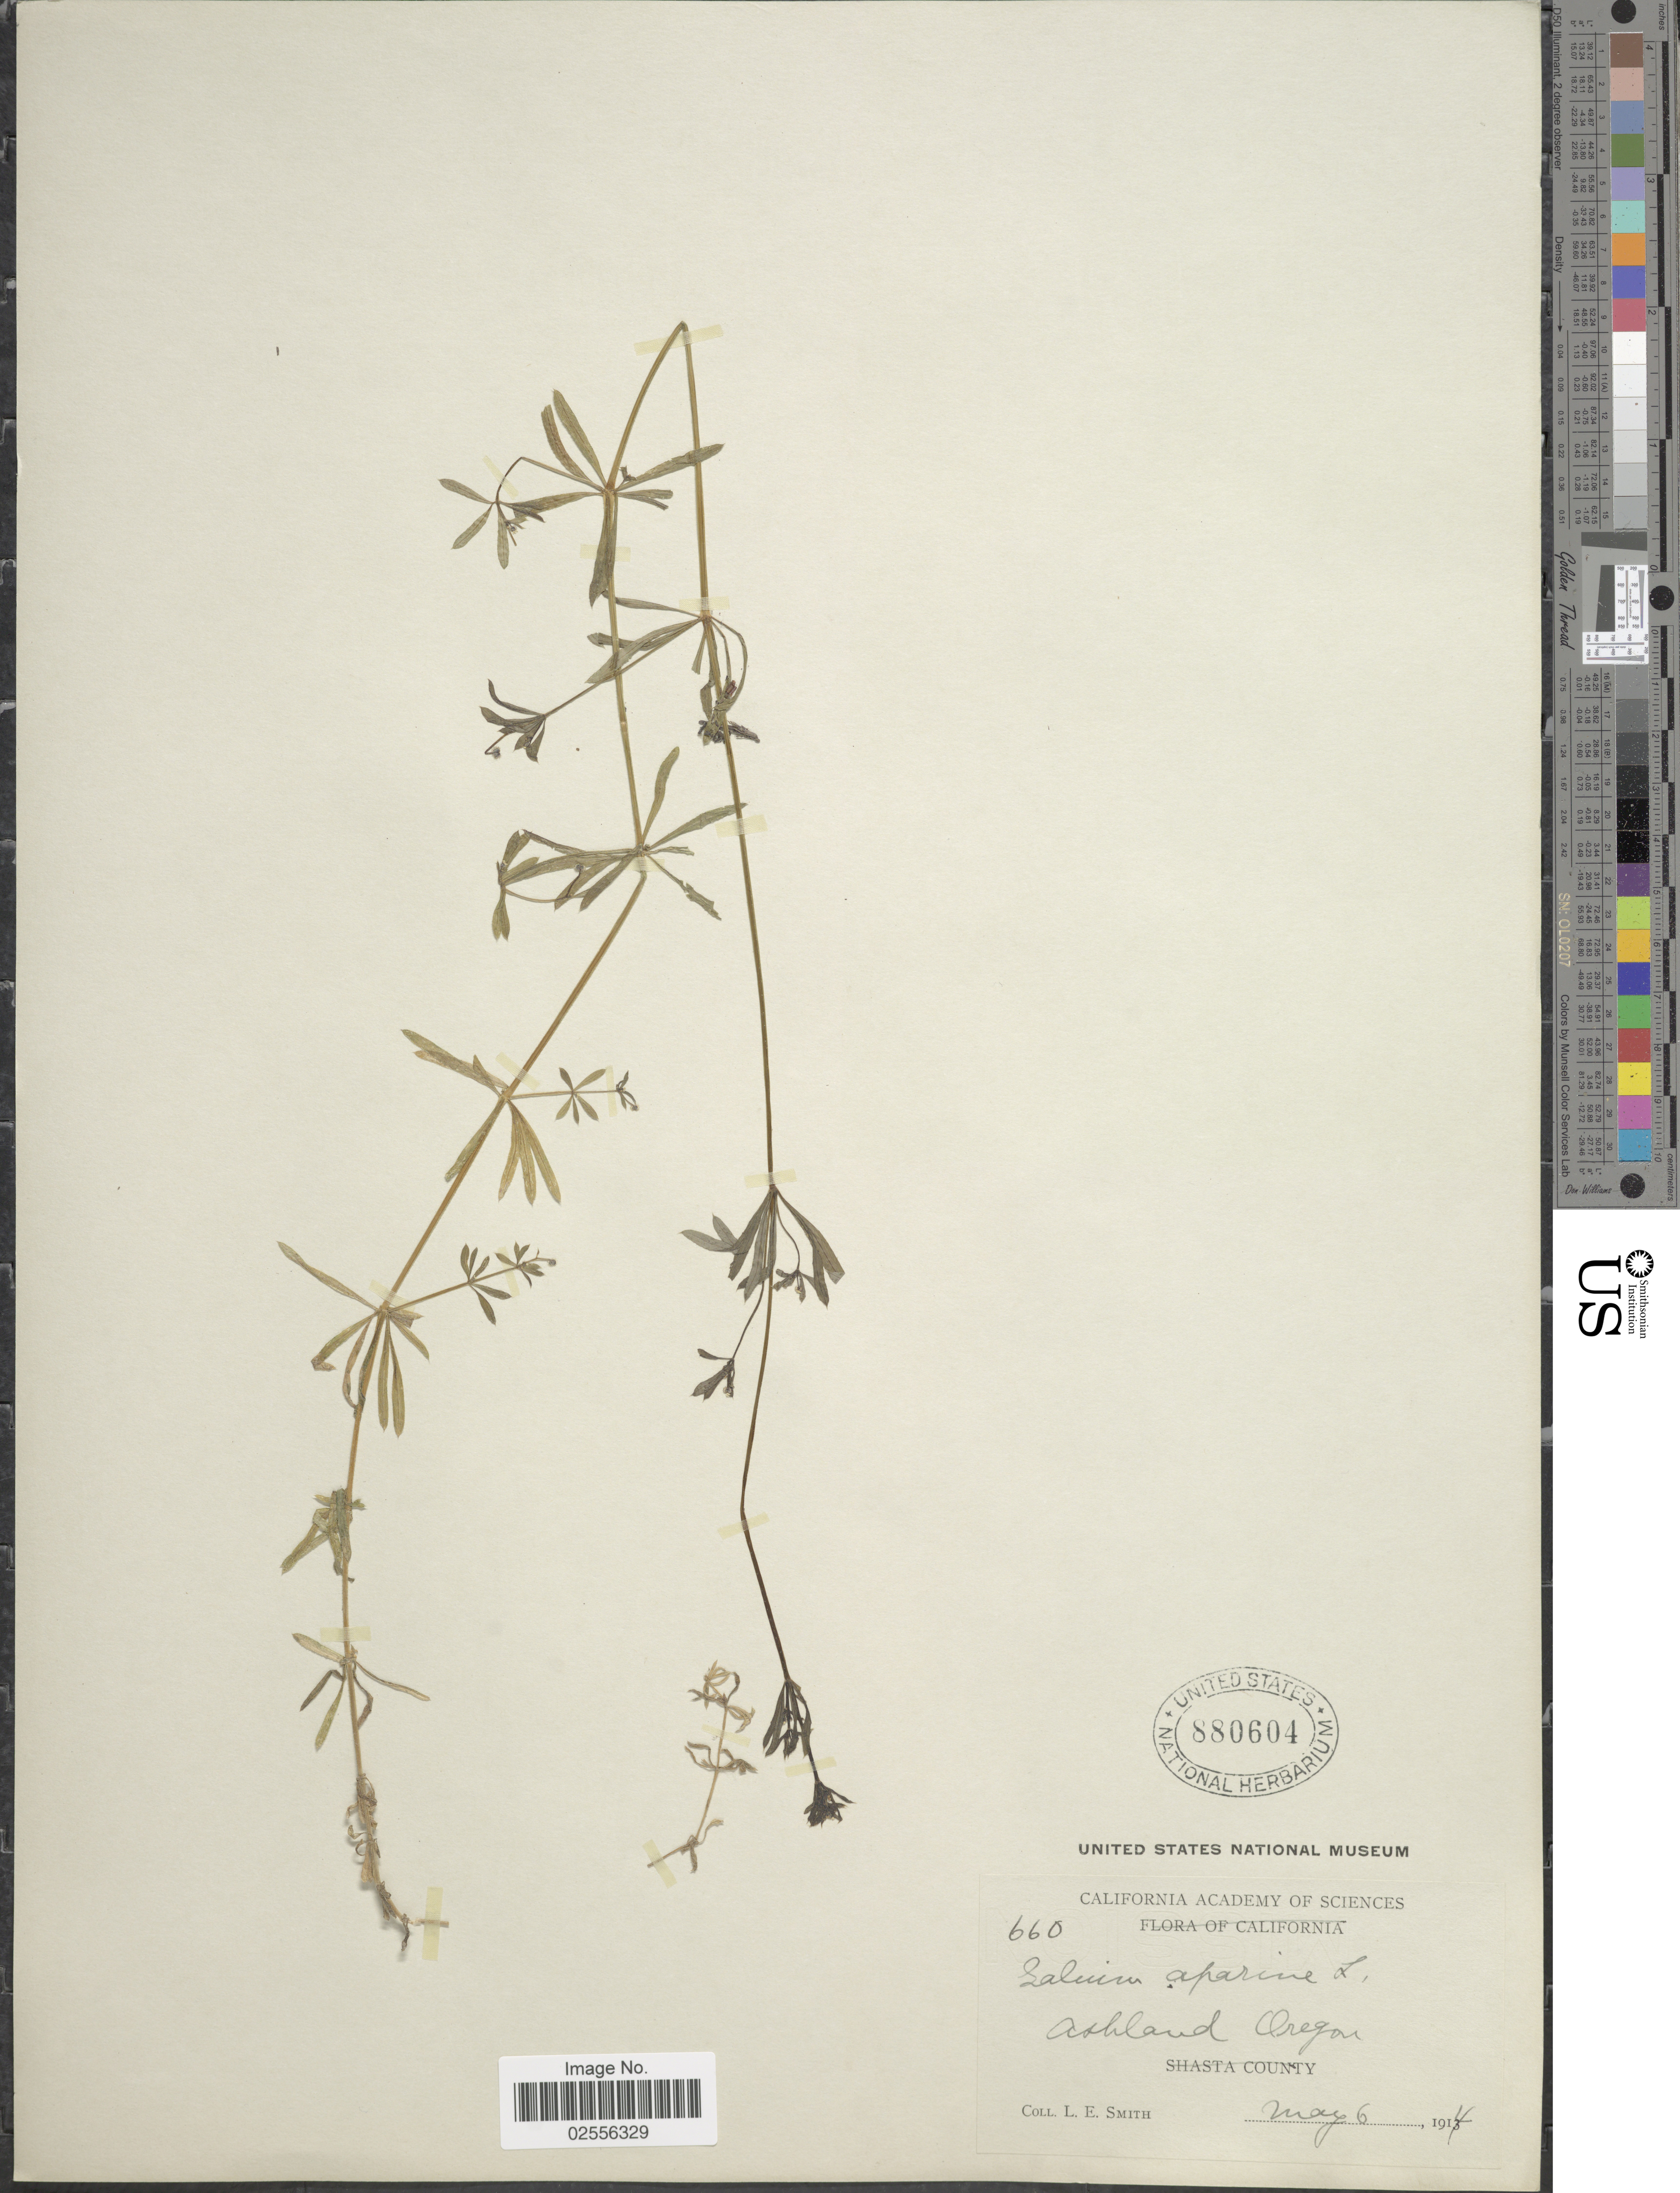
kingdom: Plantae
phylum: Tracheophyta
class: Magnoliopsida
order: Gentianales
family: Rubiaceae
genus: Galium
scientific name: Galium aparine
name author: L.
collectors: L. E. Smith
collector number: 660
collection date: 1914-05-06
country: United States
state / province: Oregon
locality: Ashland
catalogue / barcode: US 880604